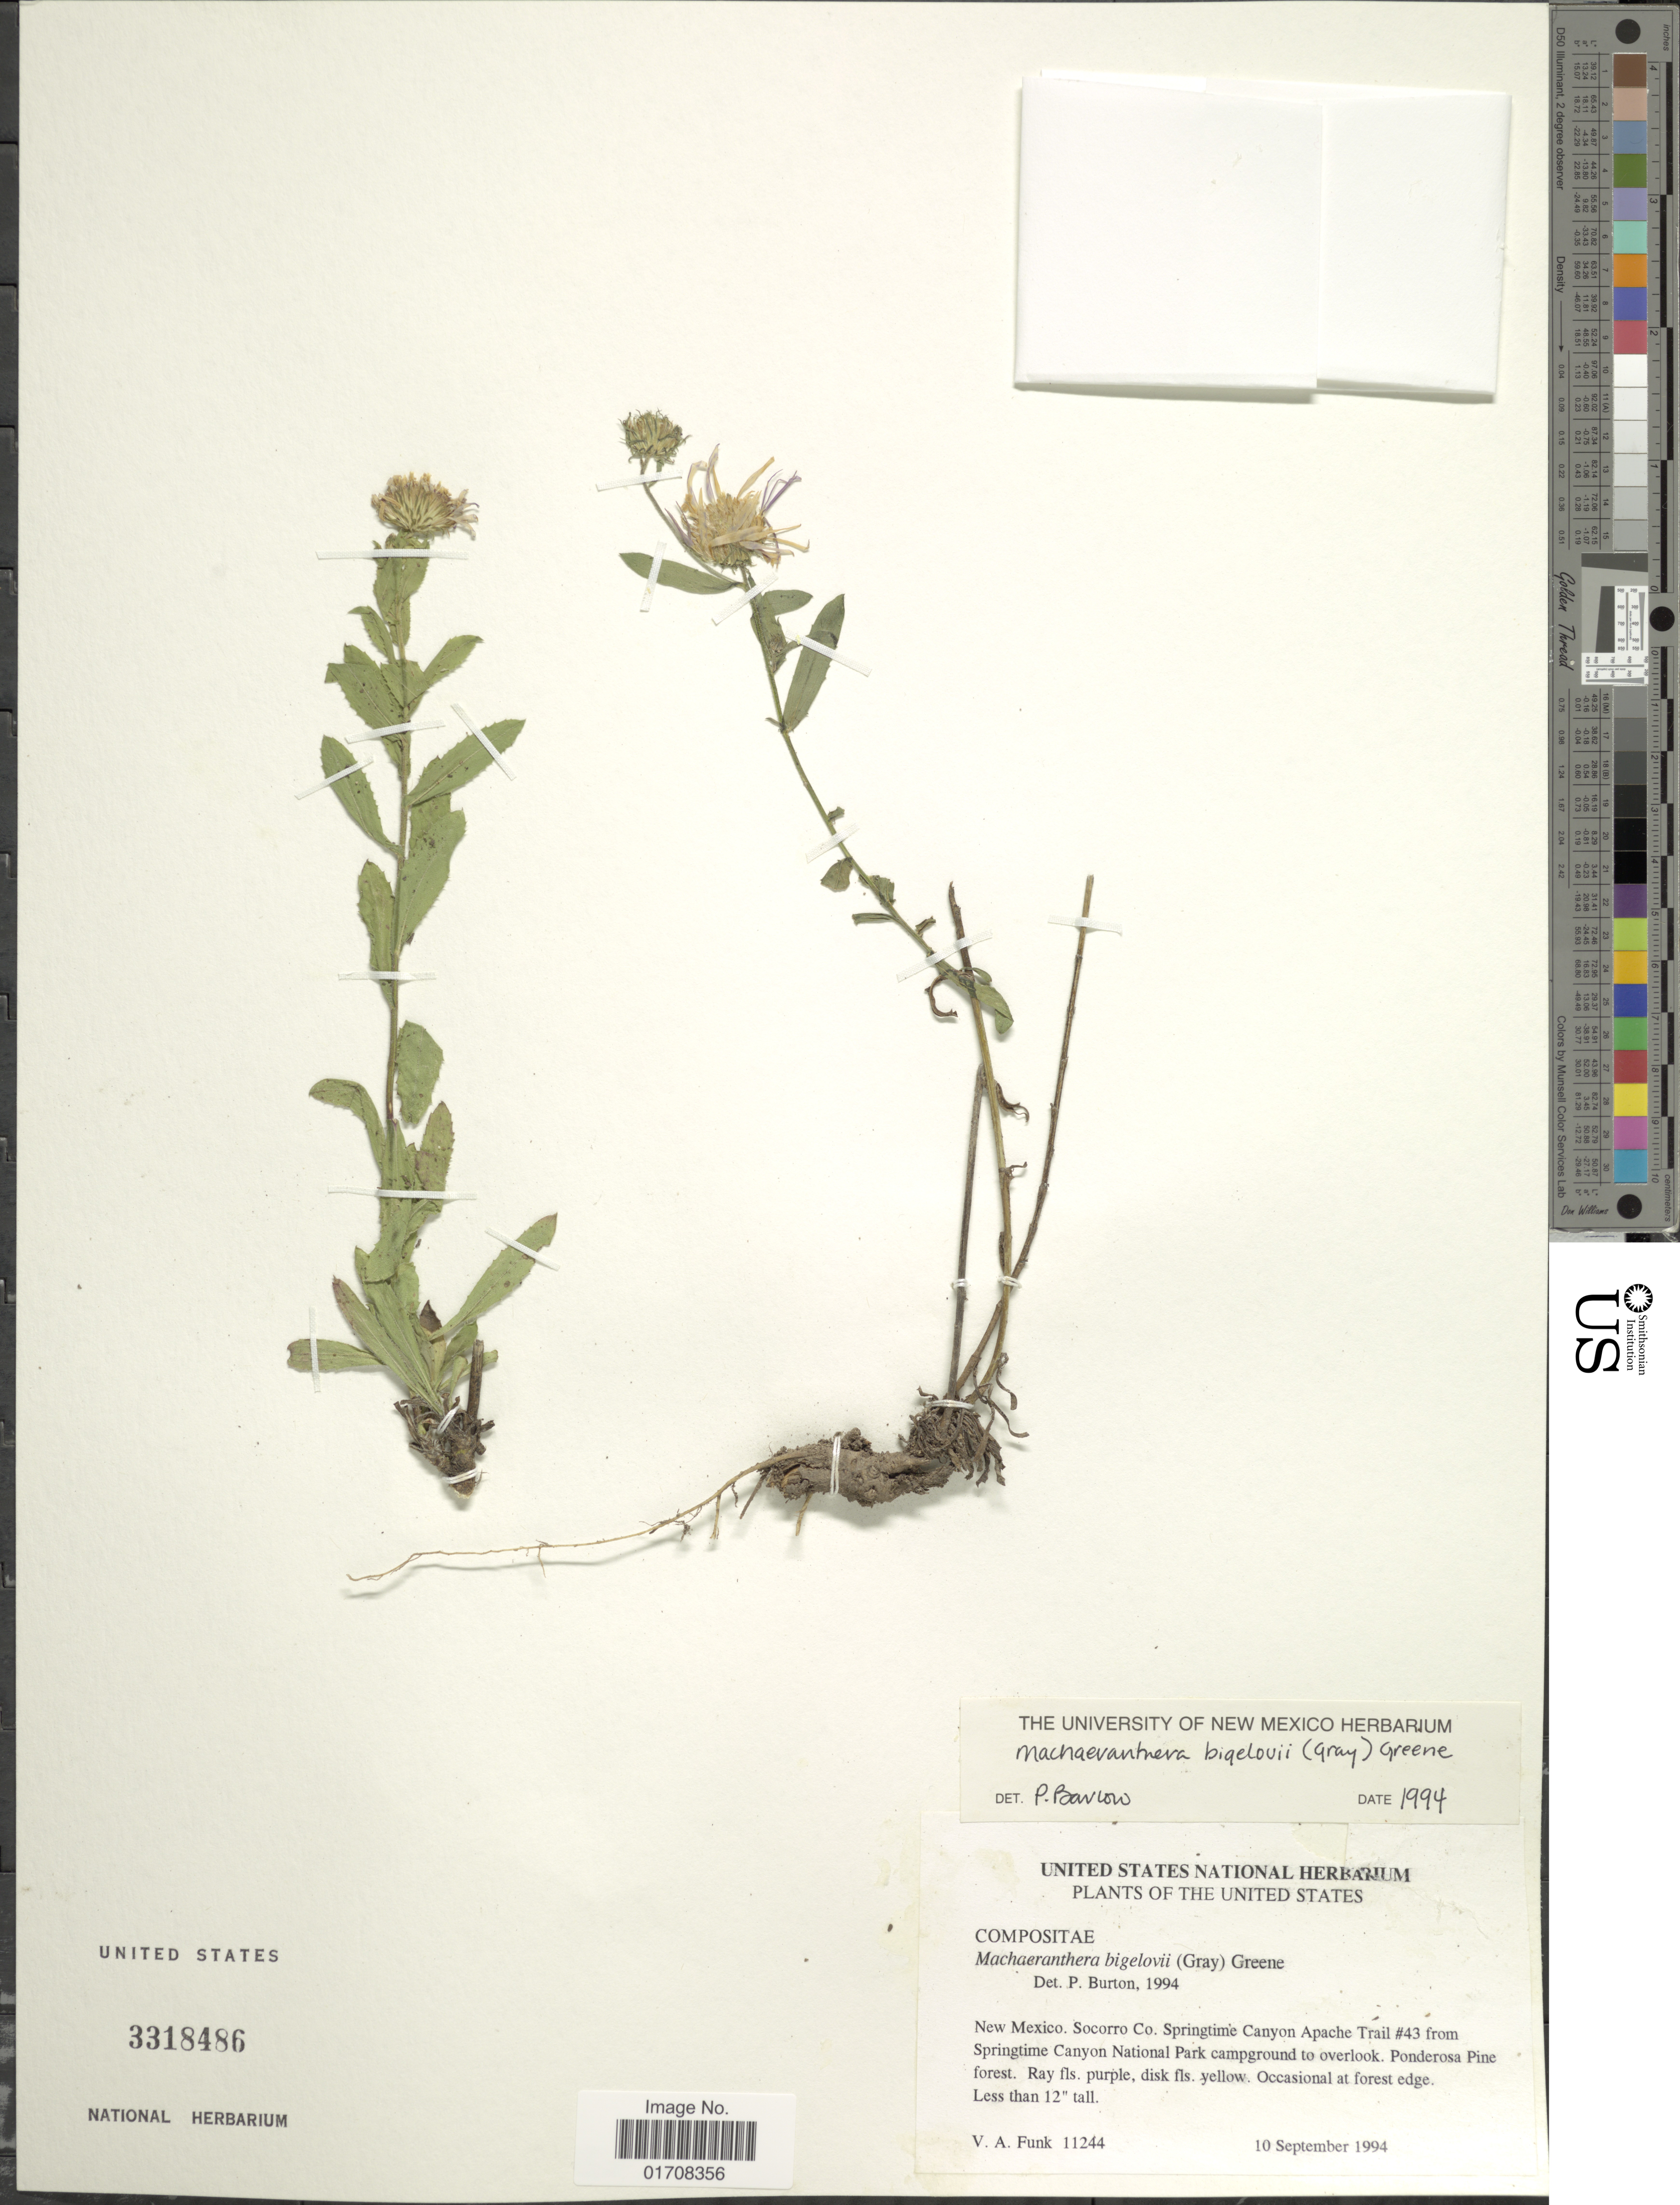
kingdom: Plantae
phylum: Tracheophyta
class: Magnoliopsida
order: Asterales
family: Asteraceae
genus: Machaeranthera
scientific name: Machaeranthera bigelovii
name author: (A. Gray) Greene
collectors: V. Funk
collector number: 11244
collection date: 1994-09-10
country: United States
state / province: New Mexico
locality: United States, Socorro Co. Springtime Canyon Apache Trail #43 from Springtime Canyon National Park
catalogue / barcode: US 3318486